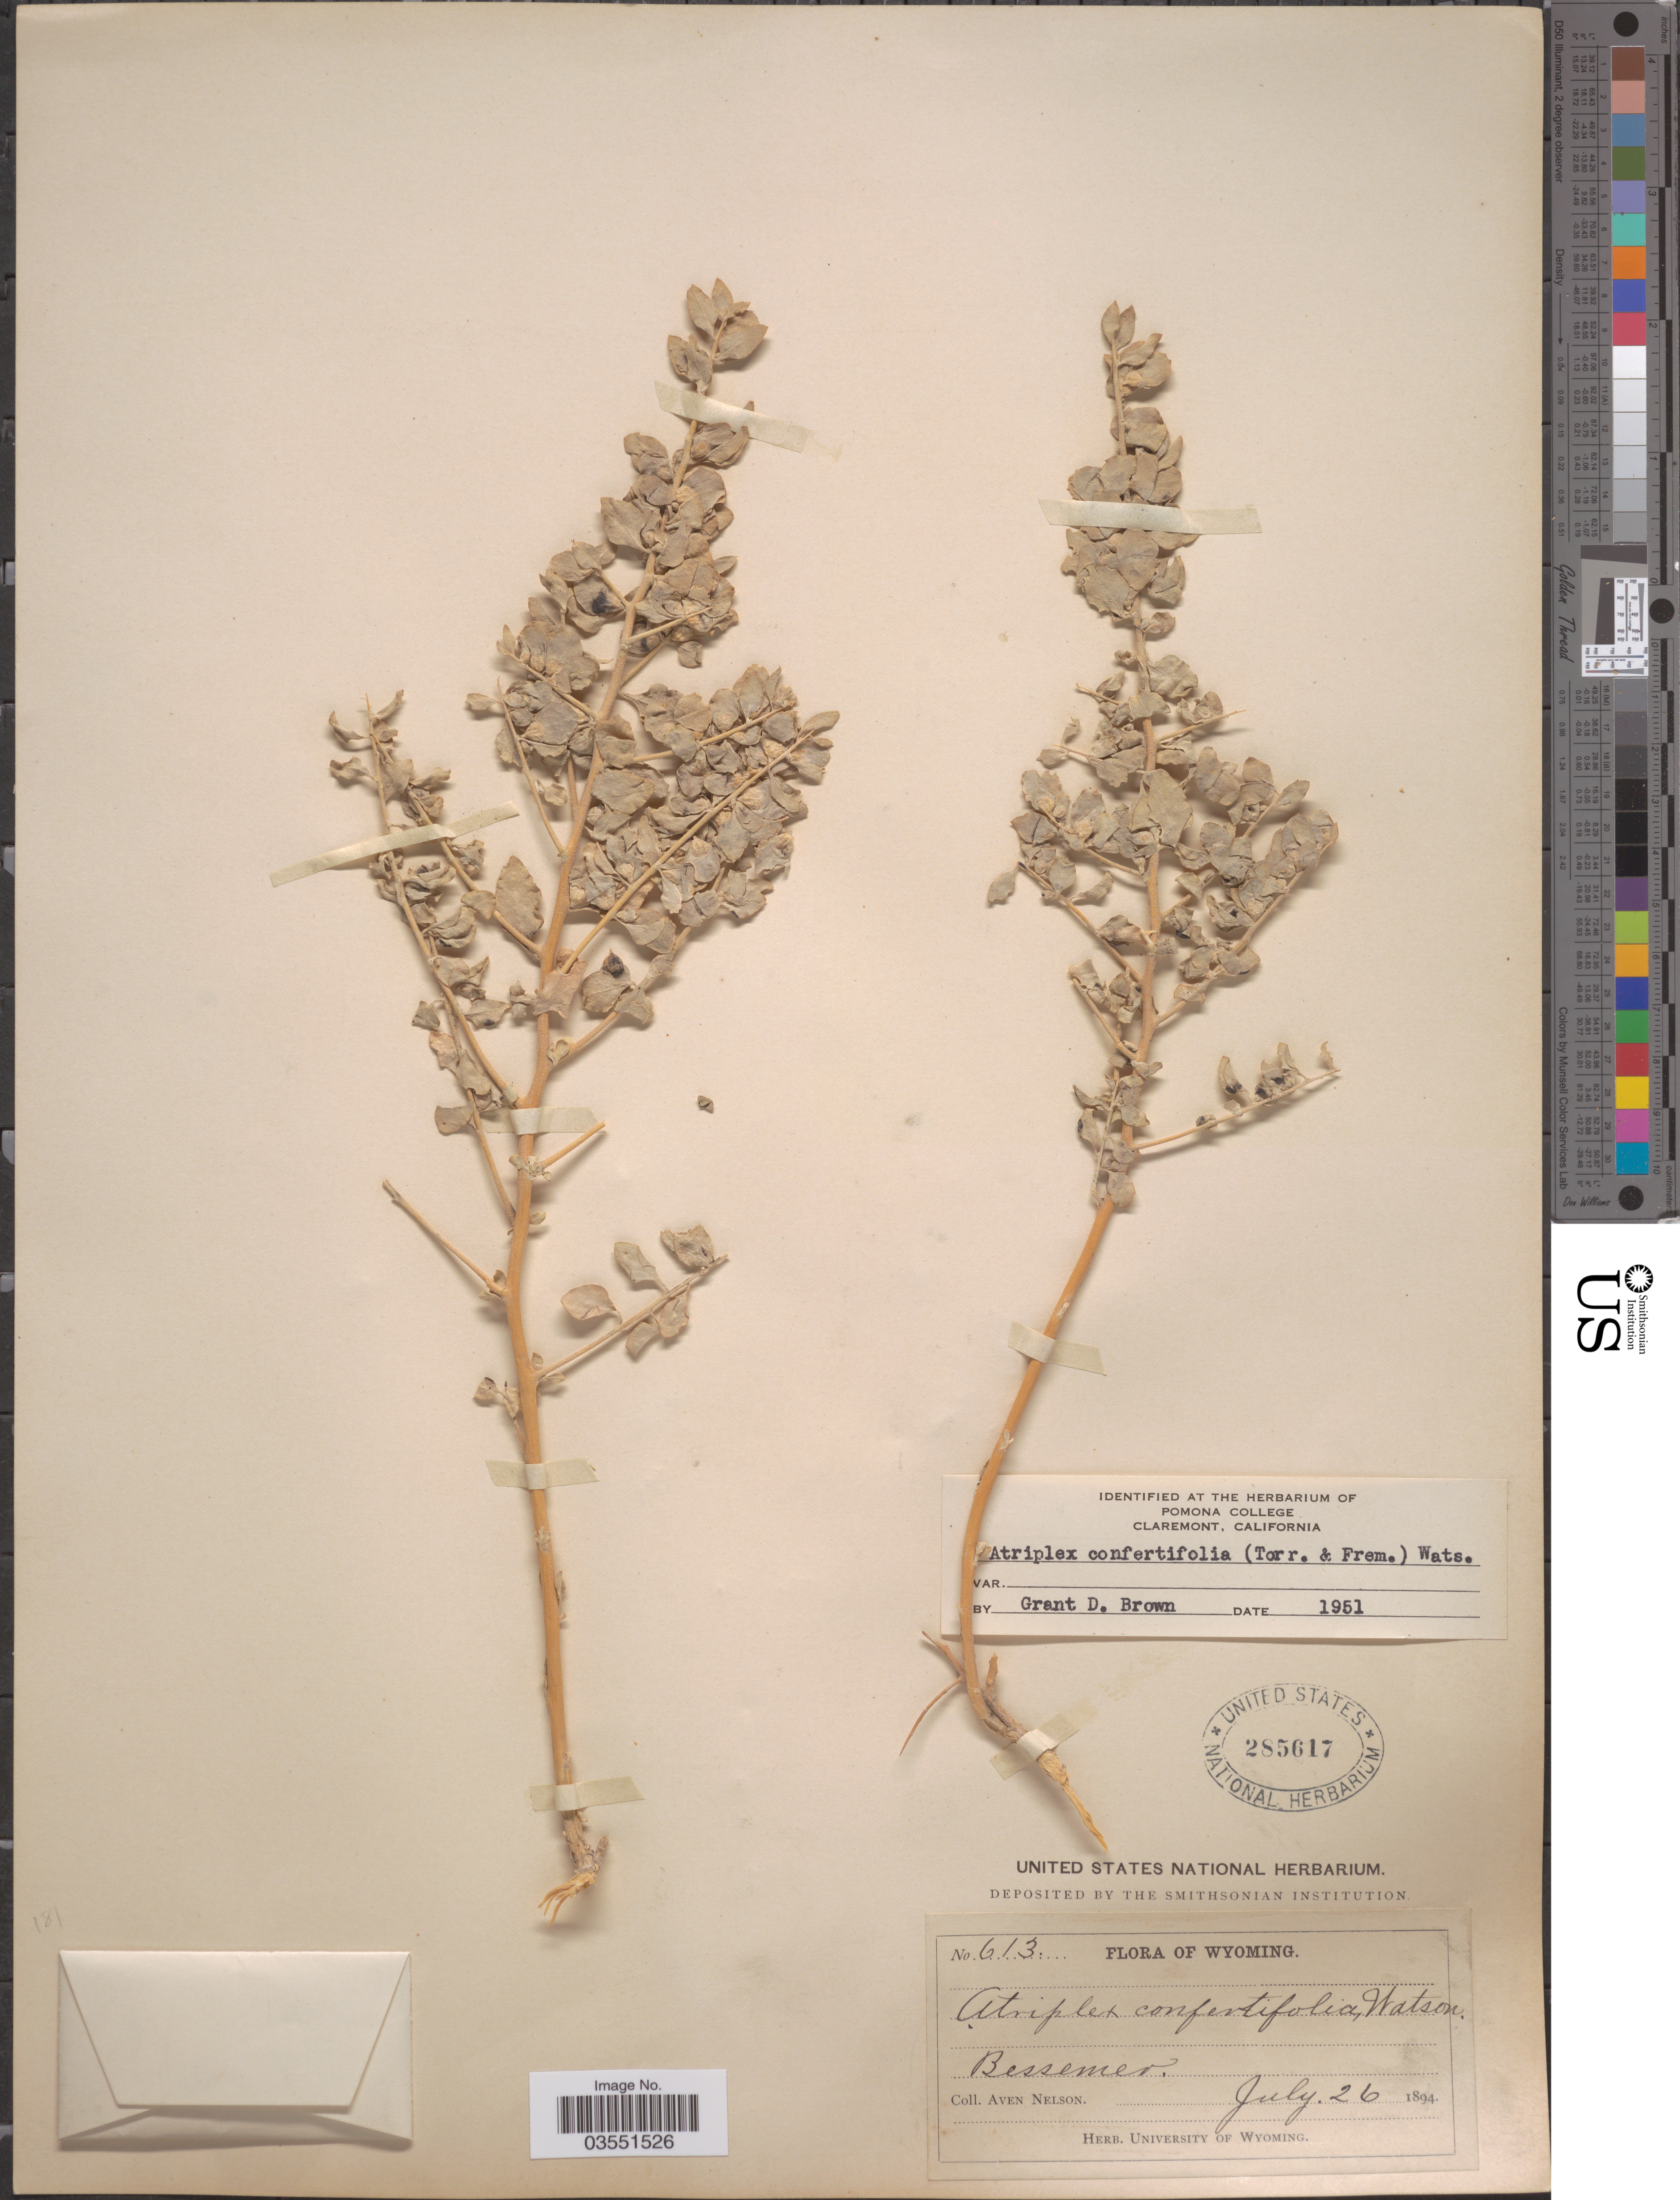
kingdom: Plantae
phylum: Tracheophyta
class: Magnoliopsida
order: Caryophyllales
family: Amaranthaceae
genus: Atriplex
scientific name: Atriplex confertifolia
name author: (Torr. & Frém.) S. Watson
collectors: A. Nelson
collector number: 613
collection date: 1894-07-26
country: United States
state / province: Wyoming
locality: Bessemer.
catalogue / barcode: US 285617